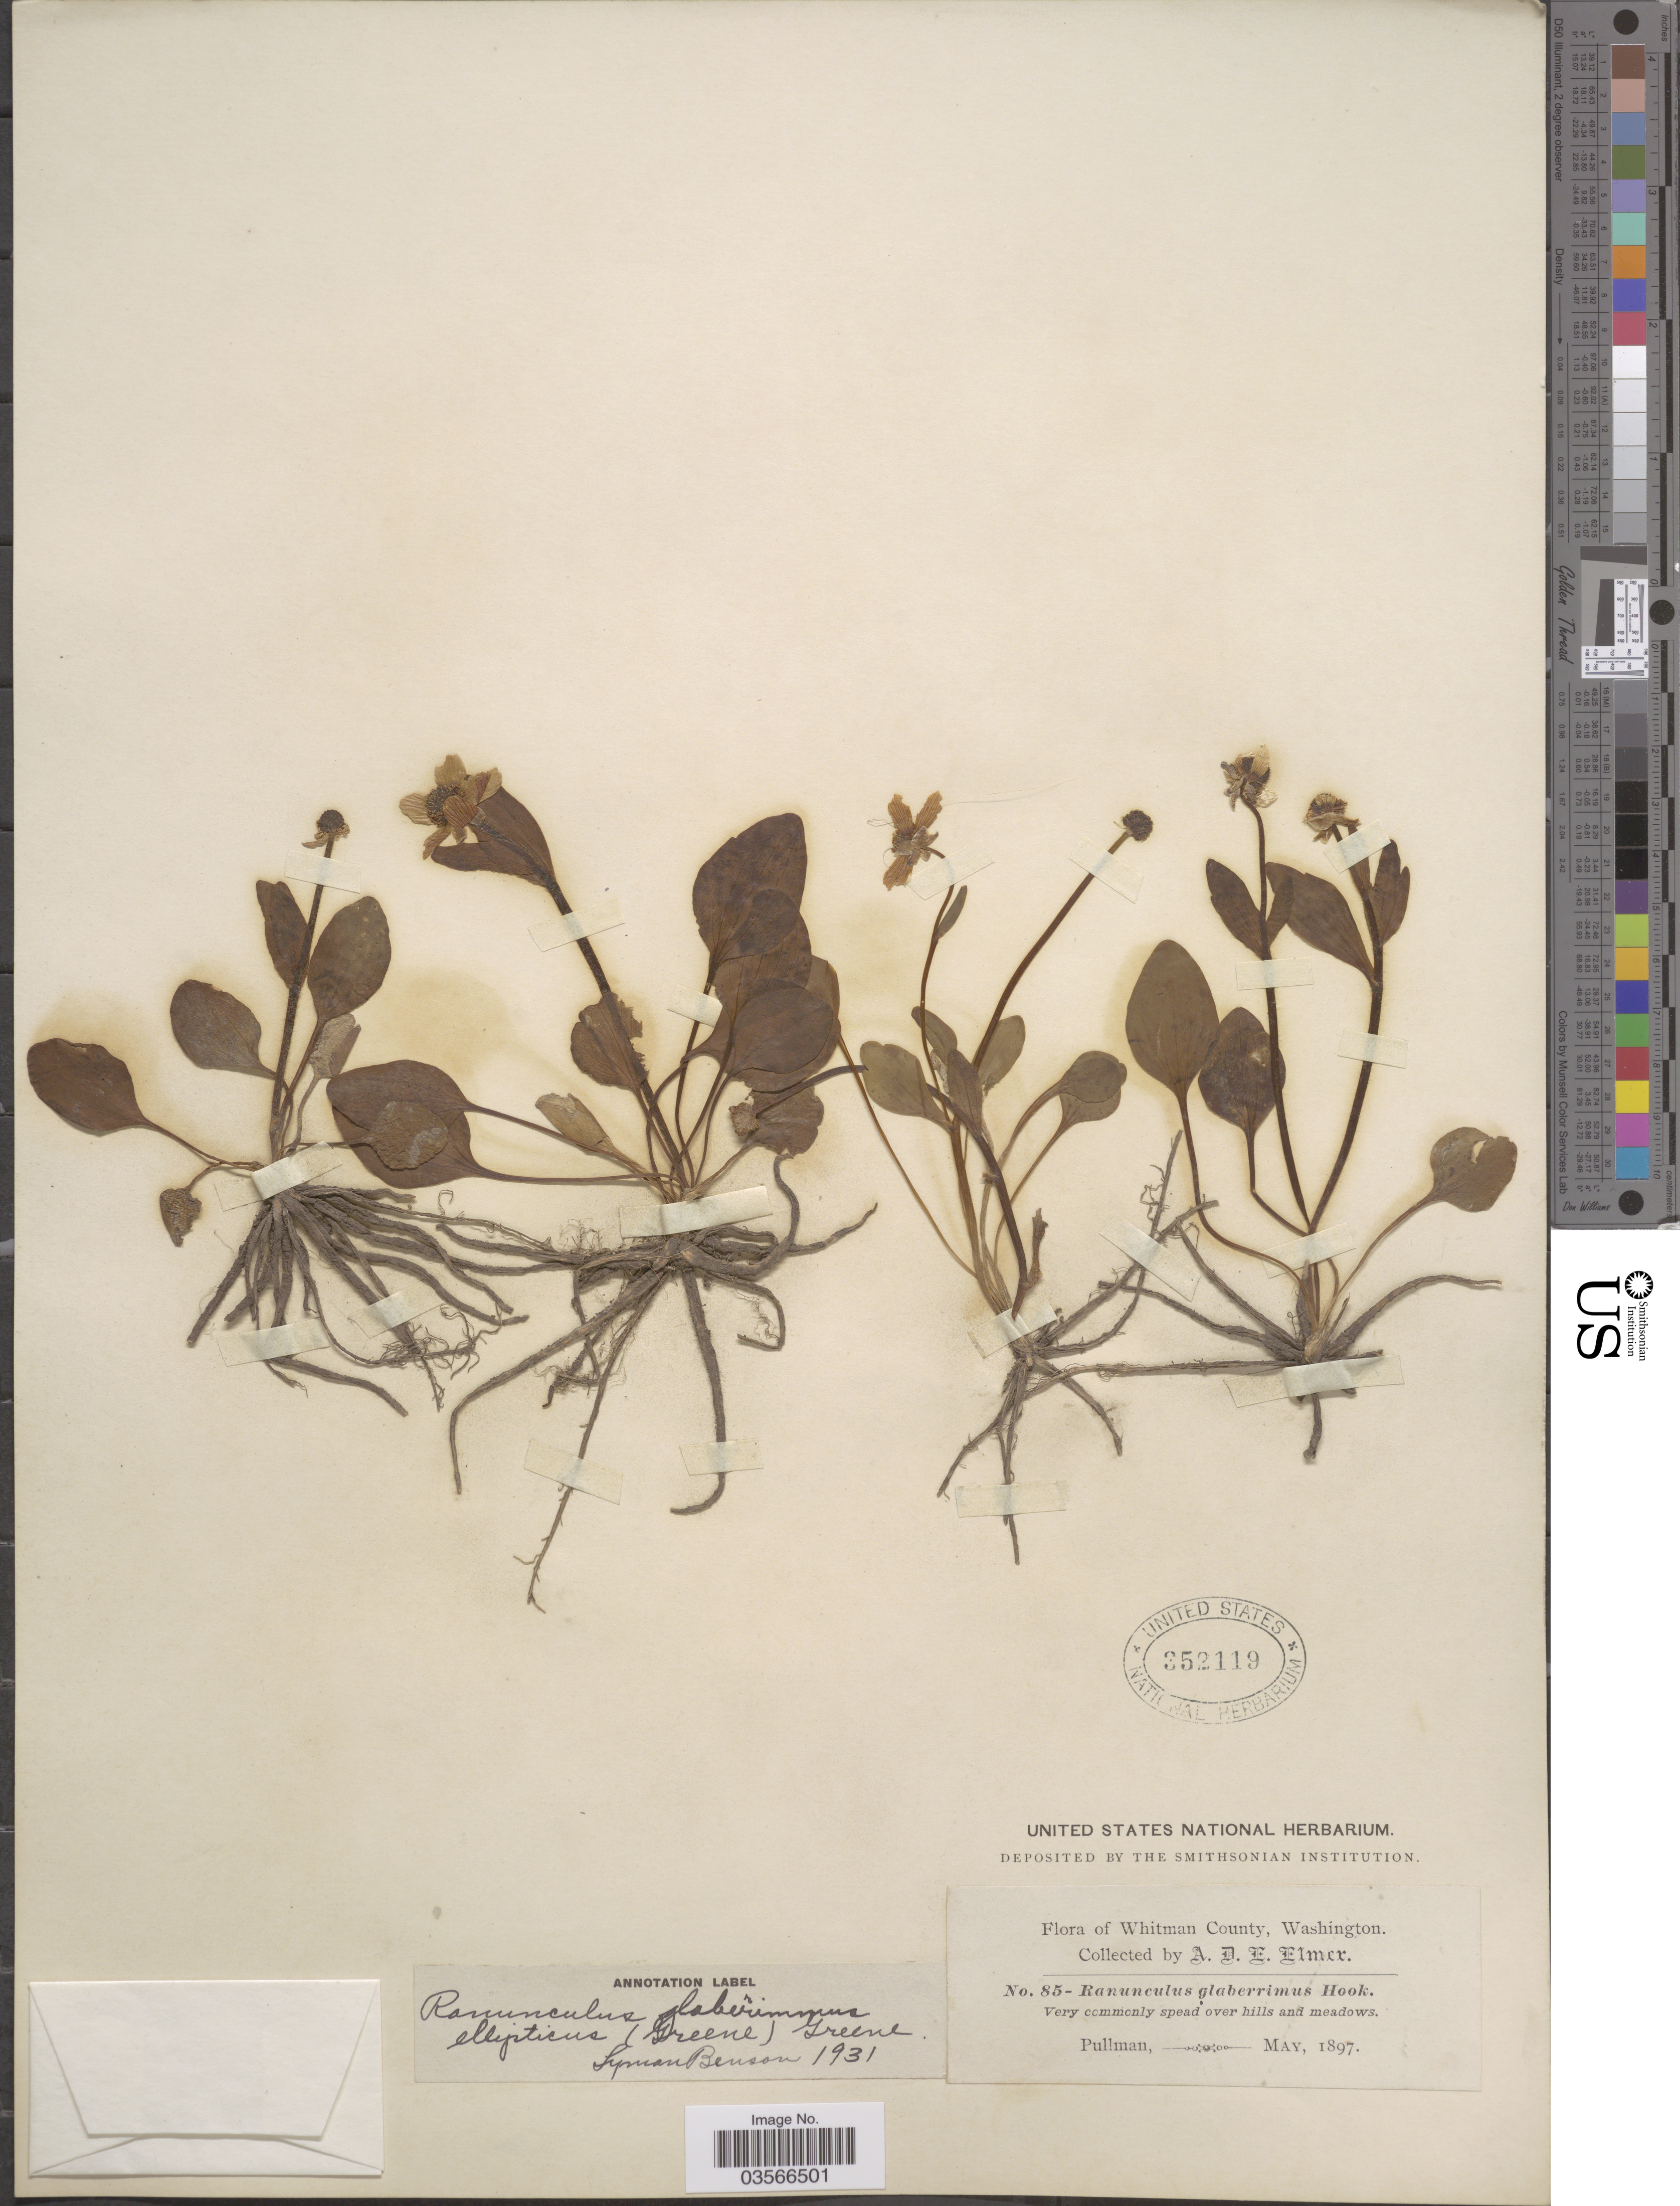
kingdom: Plantae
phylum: Tracheophyta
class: Magnoliopsida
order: Ranunculales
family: Ranunculaceae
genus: Ranunculus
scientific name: Ranunculus glaberrimus var. ellipticus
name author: (Greene) Greene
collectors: A. D. E. Elmer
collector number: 85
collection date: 1897-05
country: United States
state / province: Washington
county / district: Whitman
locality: Whitman County. Pullman.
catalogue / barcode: US 352119